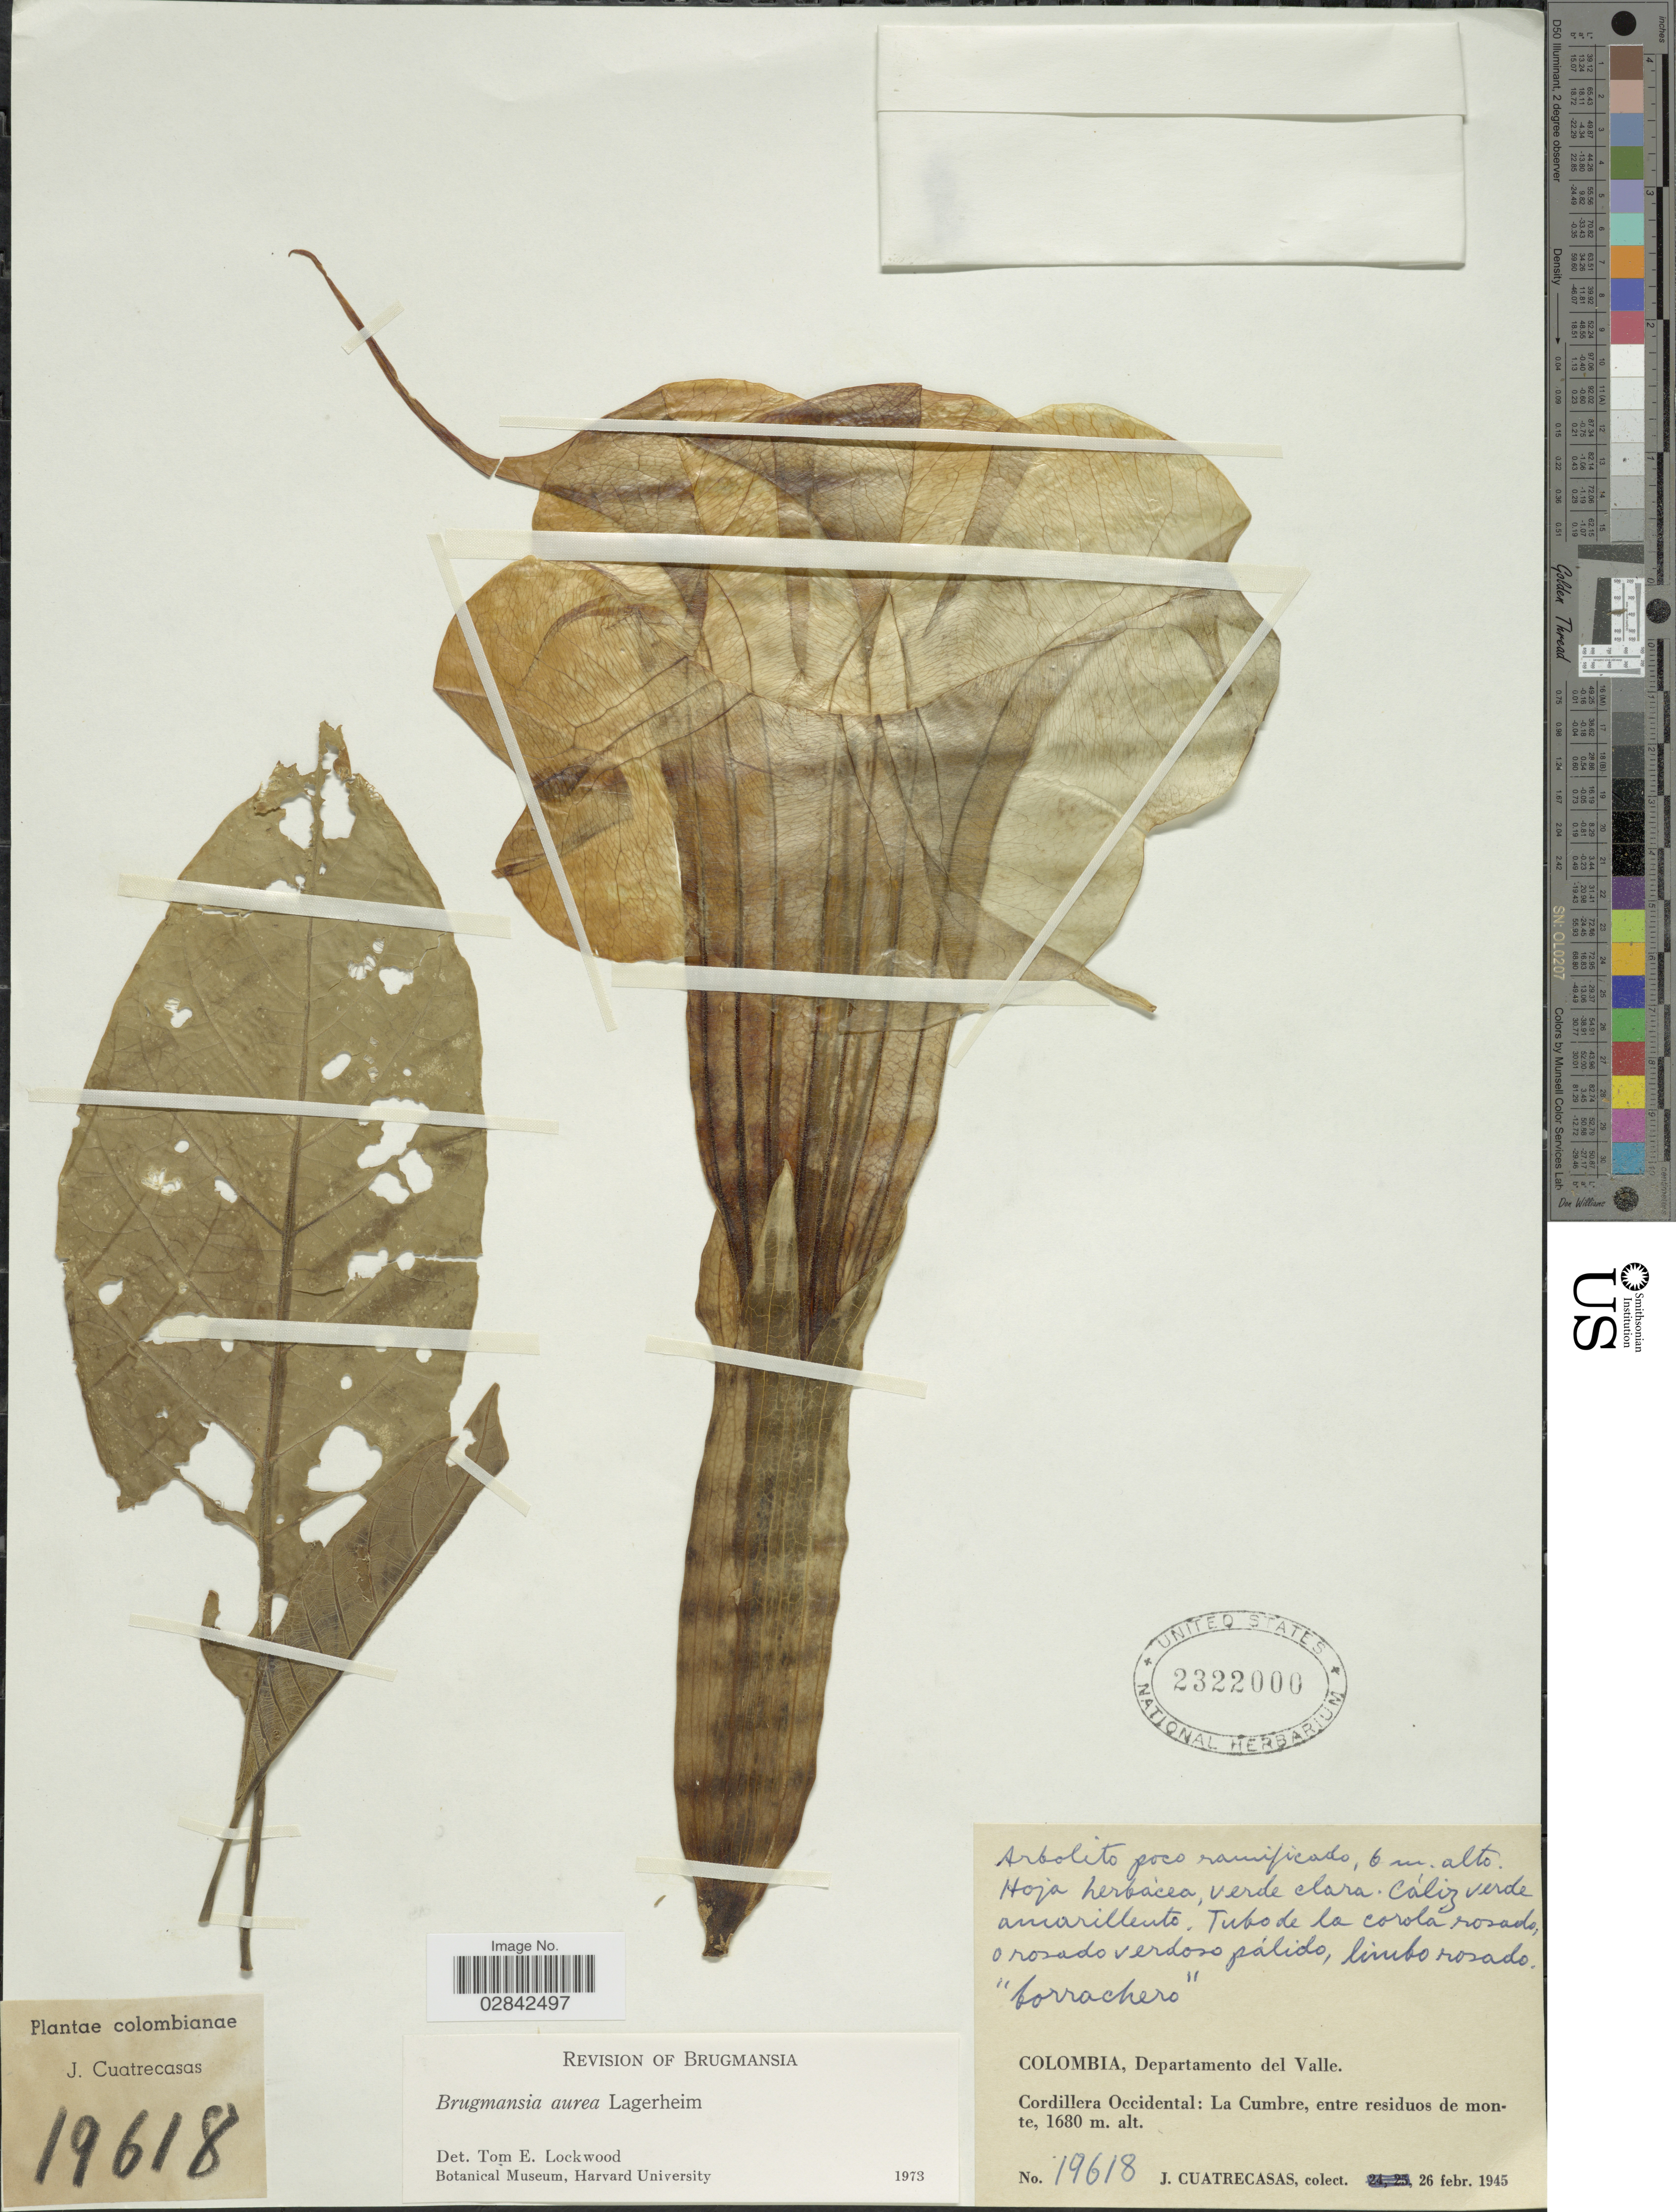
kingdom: Plantae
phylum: Tracheophyta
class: Magnoliopsida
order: Solanales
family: Solanaceae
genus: Brugmansia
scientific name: Brugmansia aurea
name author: Lagerh.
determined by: Lockwood, T. E.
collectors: J. Cuatrecasas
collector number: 19618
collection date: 1945-02-26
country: Colombia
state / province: Valle del Cauca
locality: Departamento del Valle. Cordillera Occidental: La Cumbre, entre residuos de monte.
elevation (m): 1680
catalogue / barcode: US 2322000